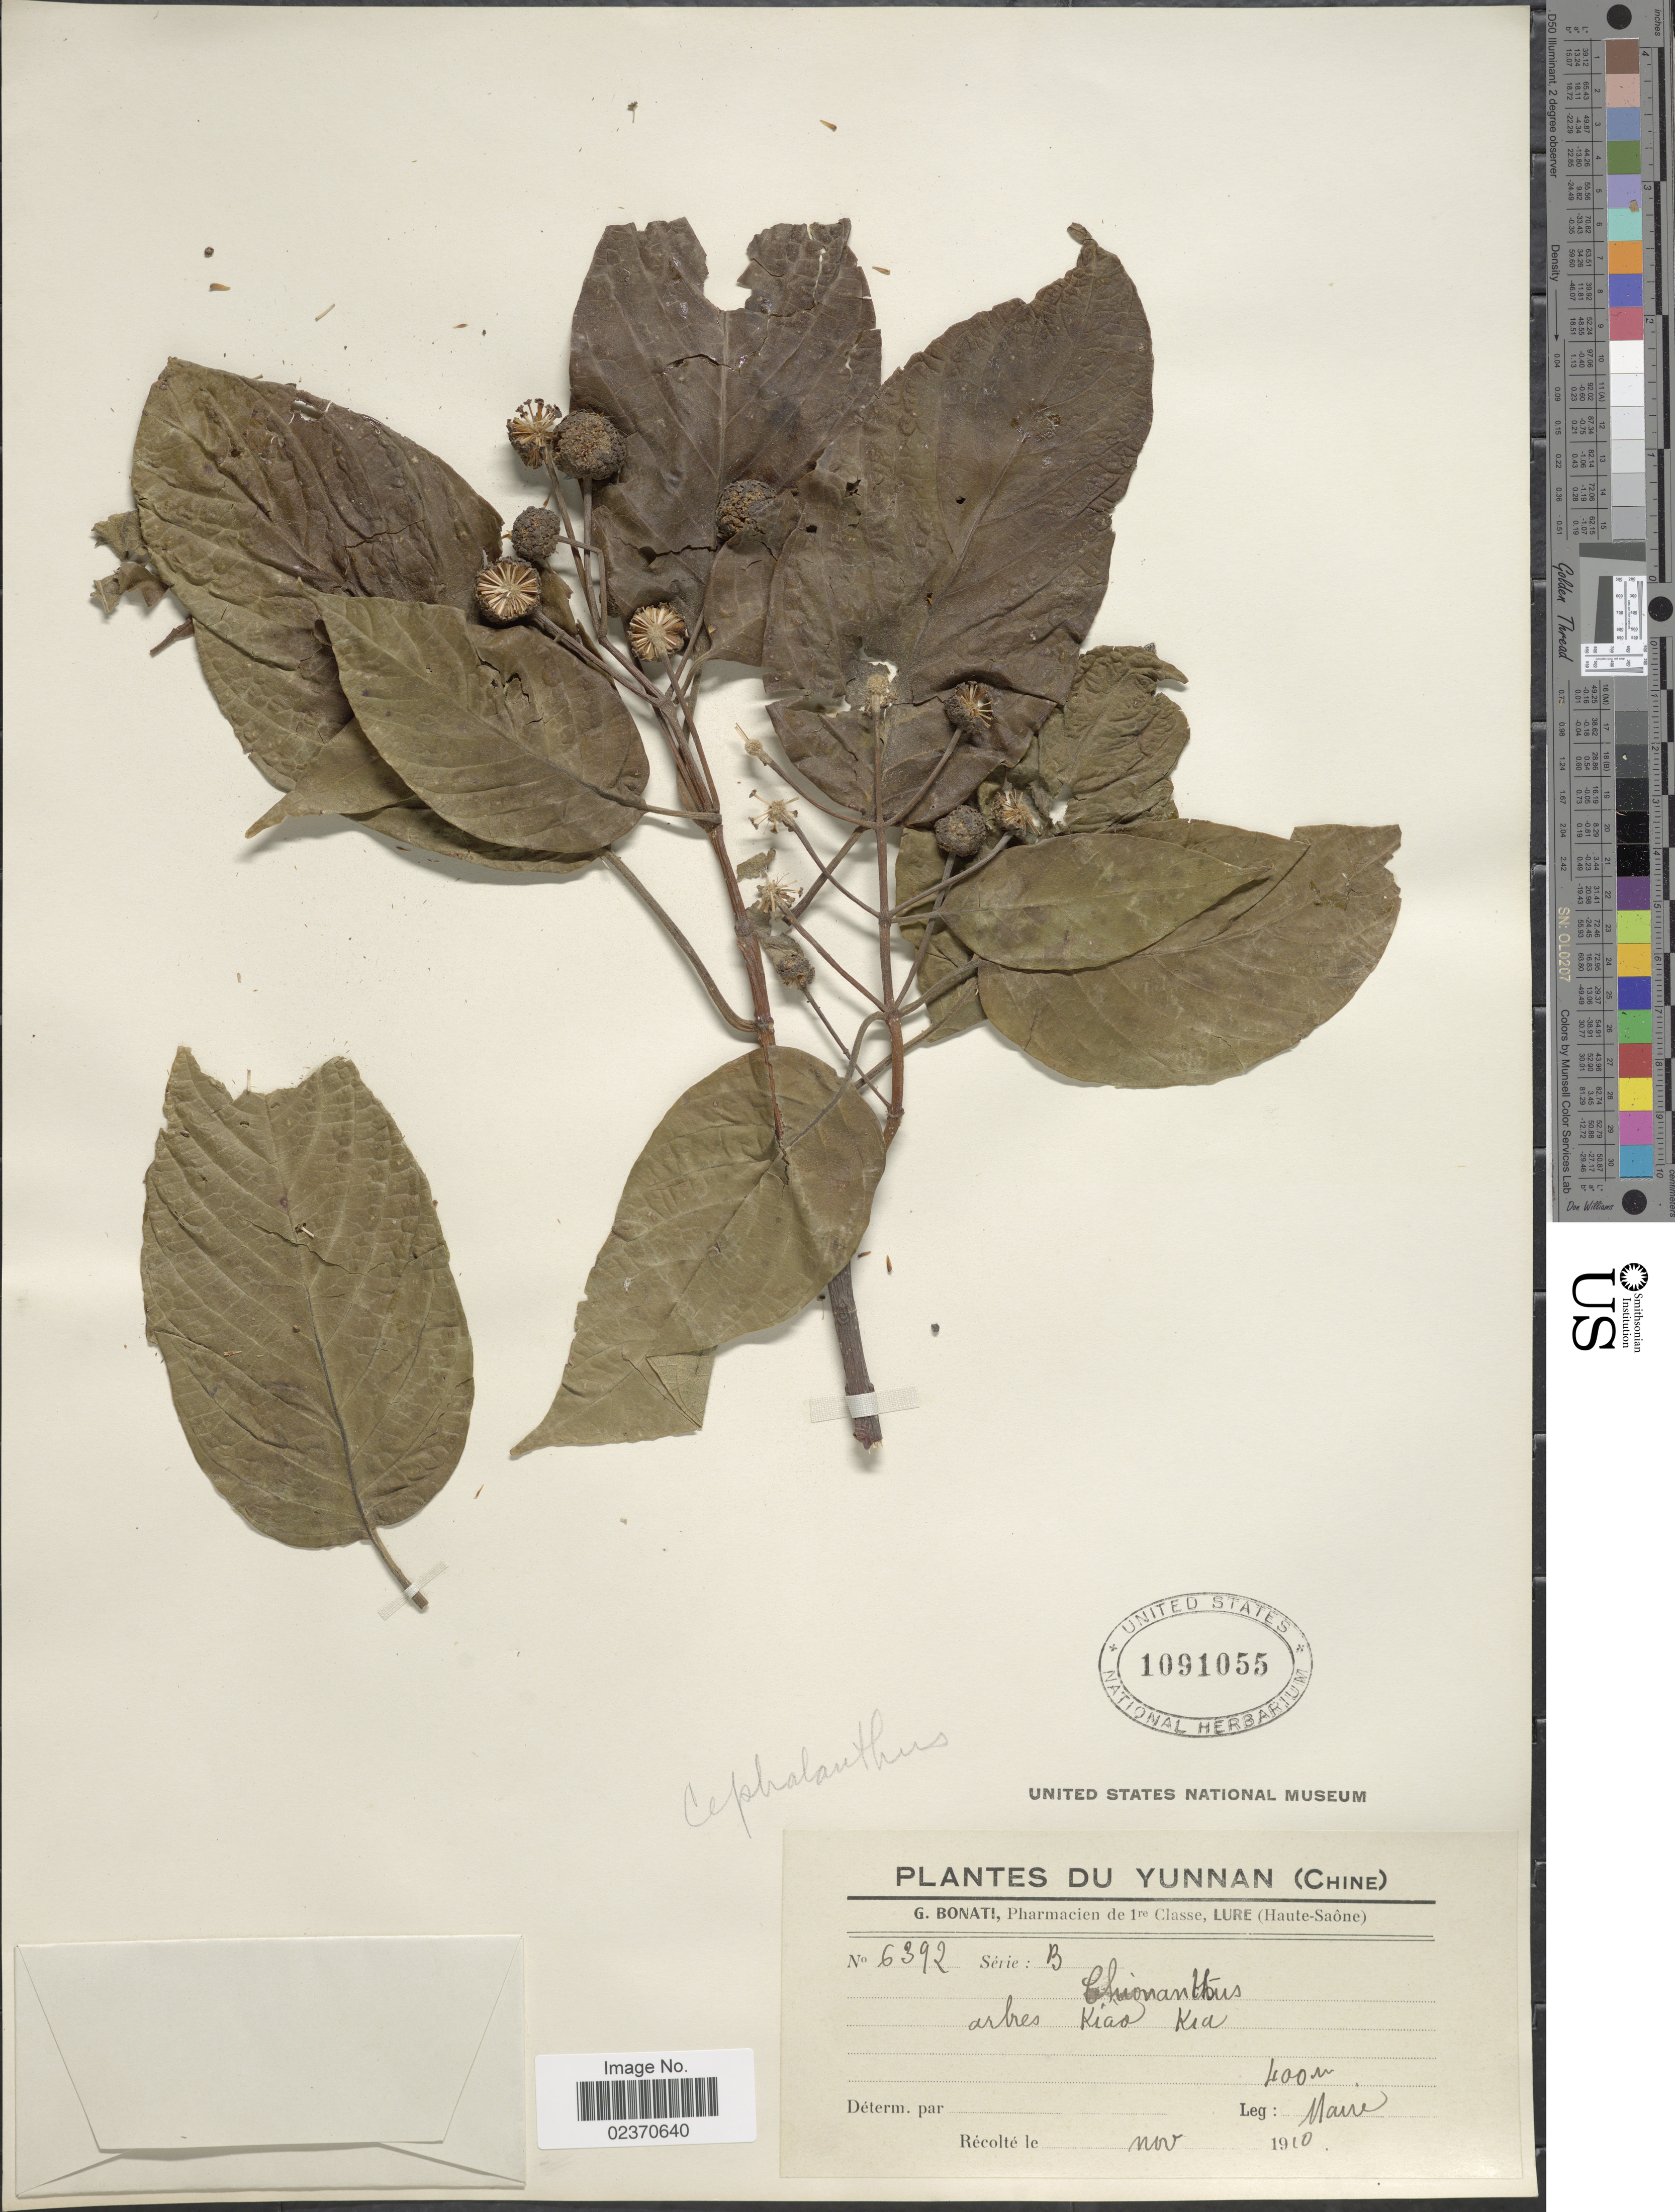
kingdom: Plantae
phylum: Tracheophyta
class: Magnoliopsida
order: Gentianales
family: Rubiaceae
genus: Cephalanthus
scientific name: Cephalanthus occidentalis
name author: L.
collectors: Maire, --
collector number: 6392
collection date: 1910-11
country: China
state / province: Yunnan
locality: Du Yunnan, Arbres Kiao Kia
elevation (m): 400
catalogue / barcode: US 1091055